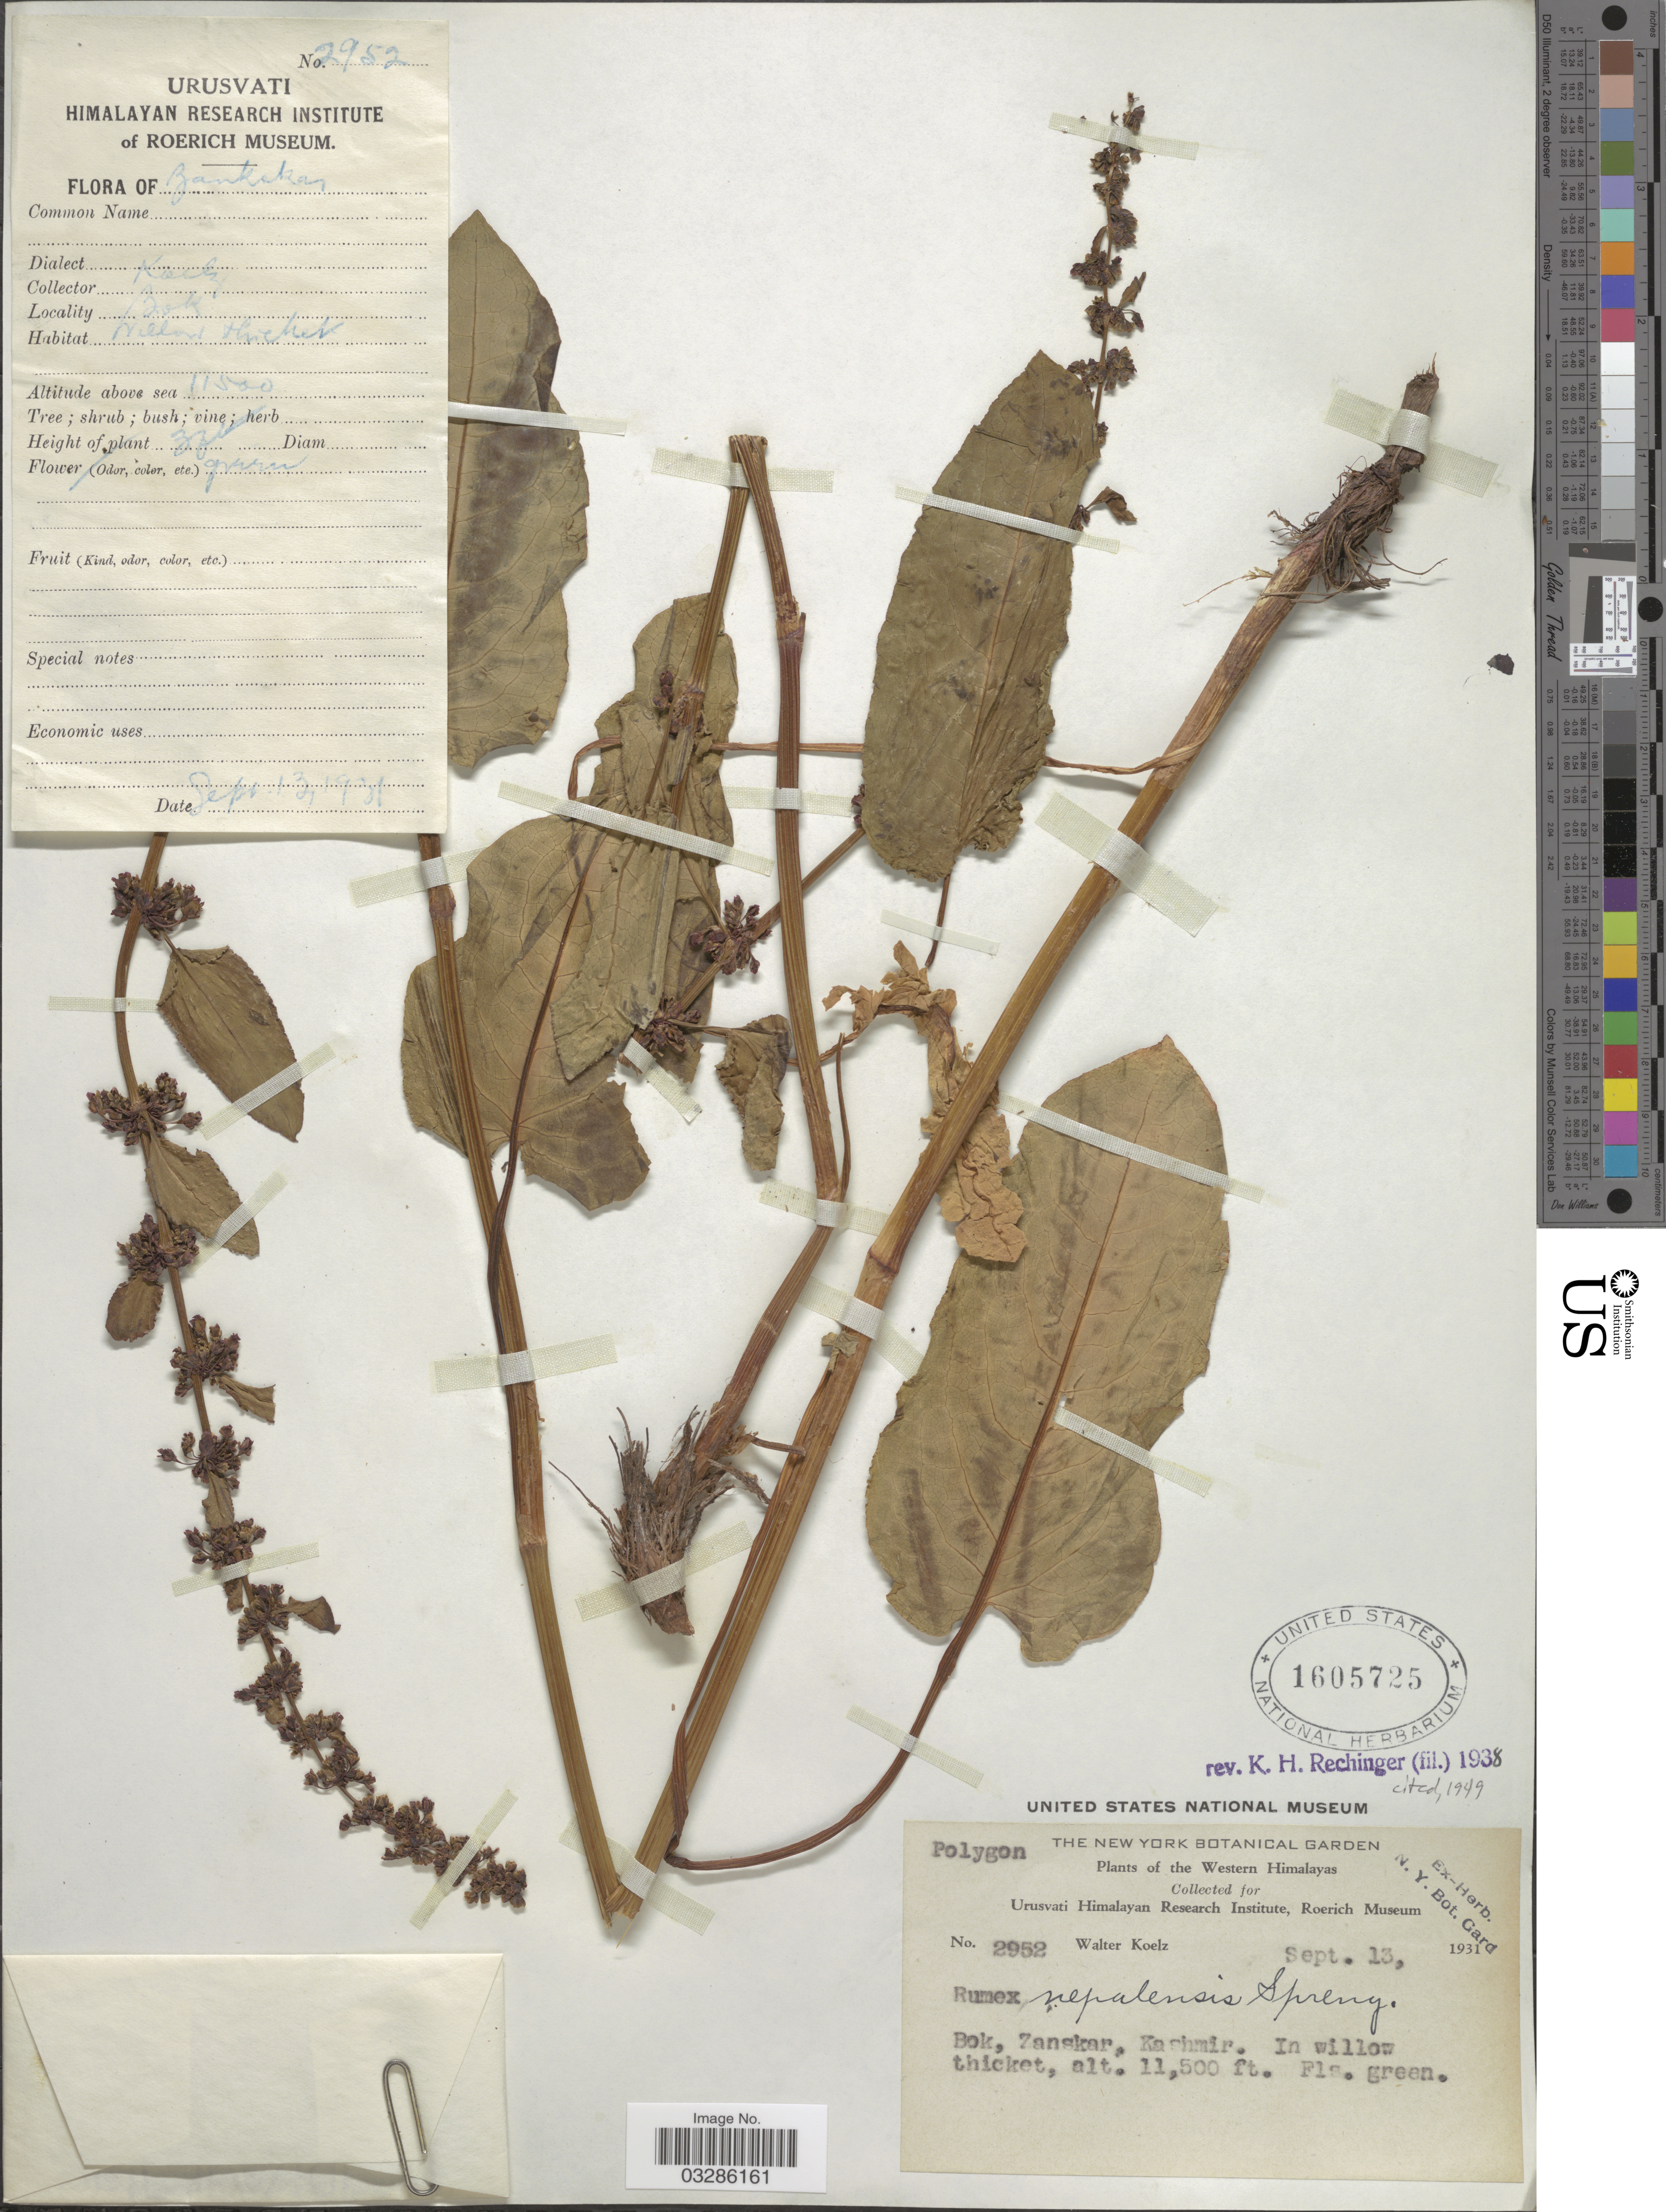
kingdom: Plantae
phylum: Tracheophyta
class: Magnoliopsida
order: Caryophyllales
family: Polygonaceae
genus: Rumex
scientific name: Rumex nepalensis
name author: Spreng.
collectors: W. N. Koelz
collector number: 2952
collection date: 1931-09-13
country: India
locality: Bankekas [interpreted]. Western Himalayas. Bok, Zanskar, Kashmir,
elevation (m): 3505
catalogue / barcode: US 1605725